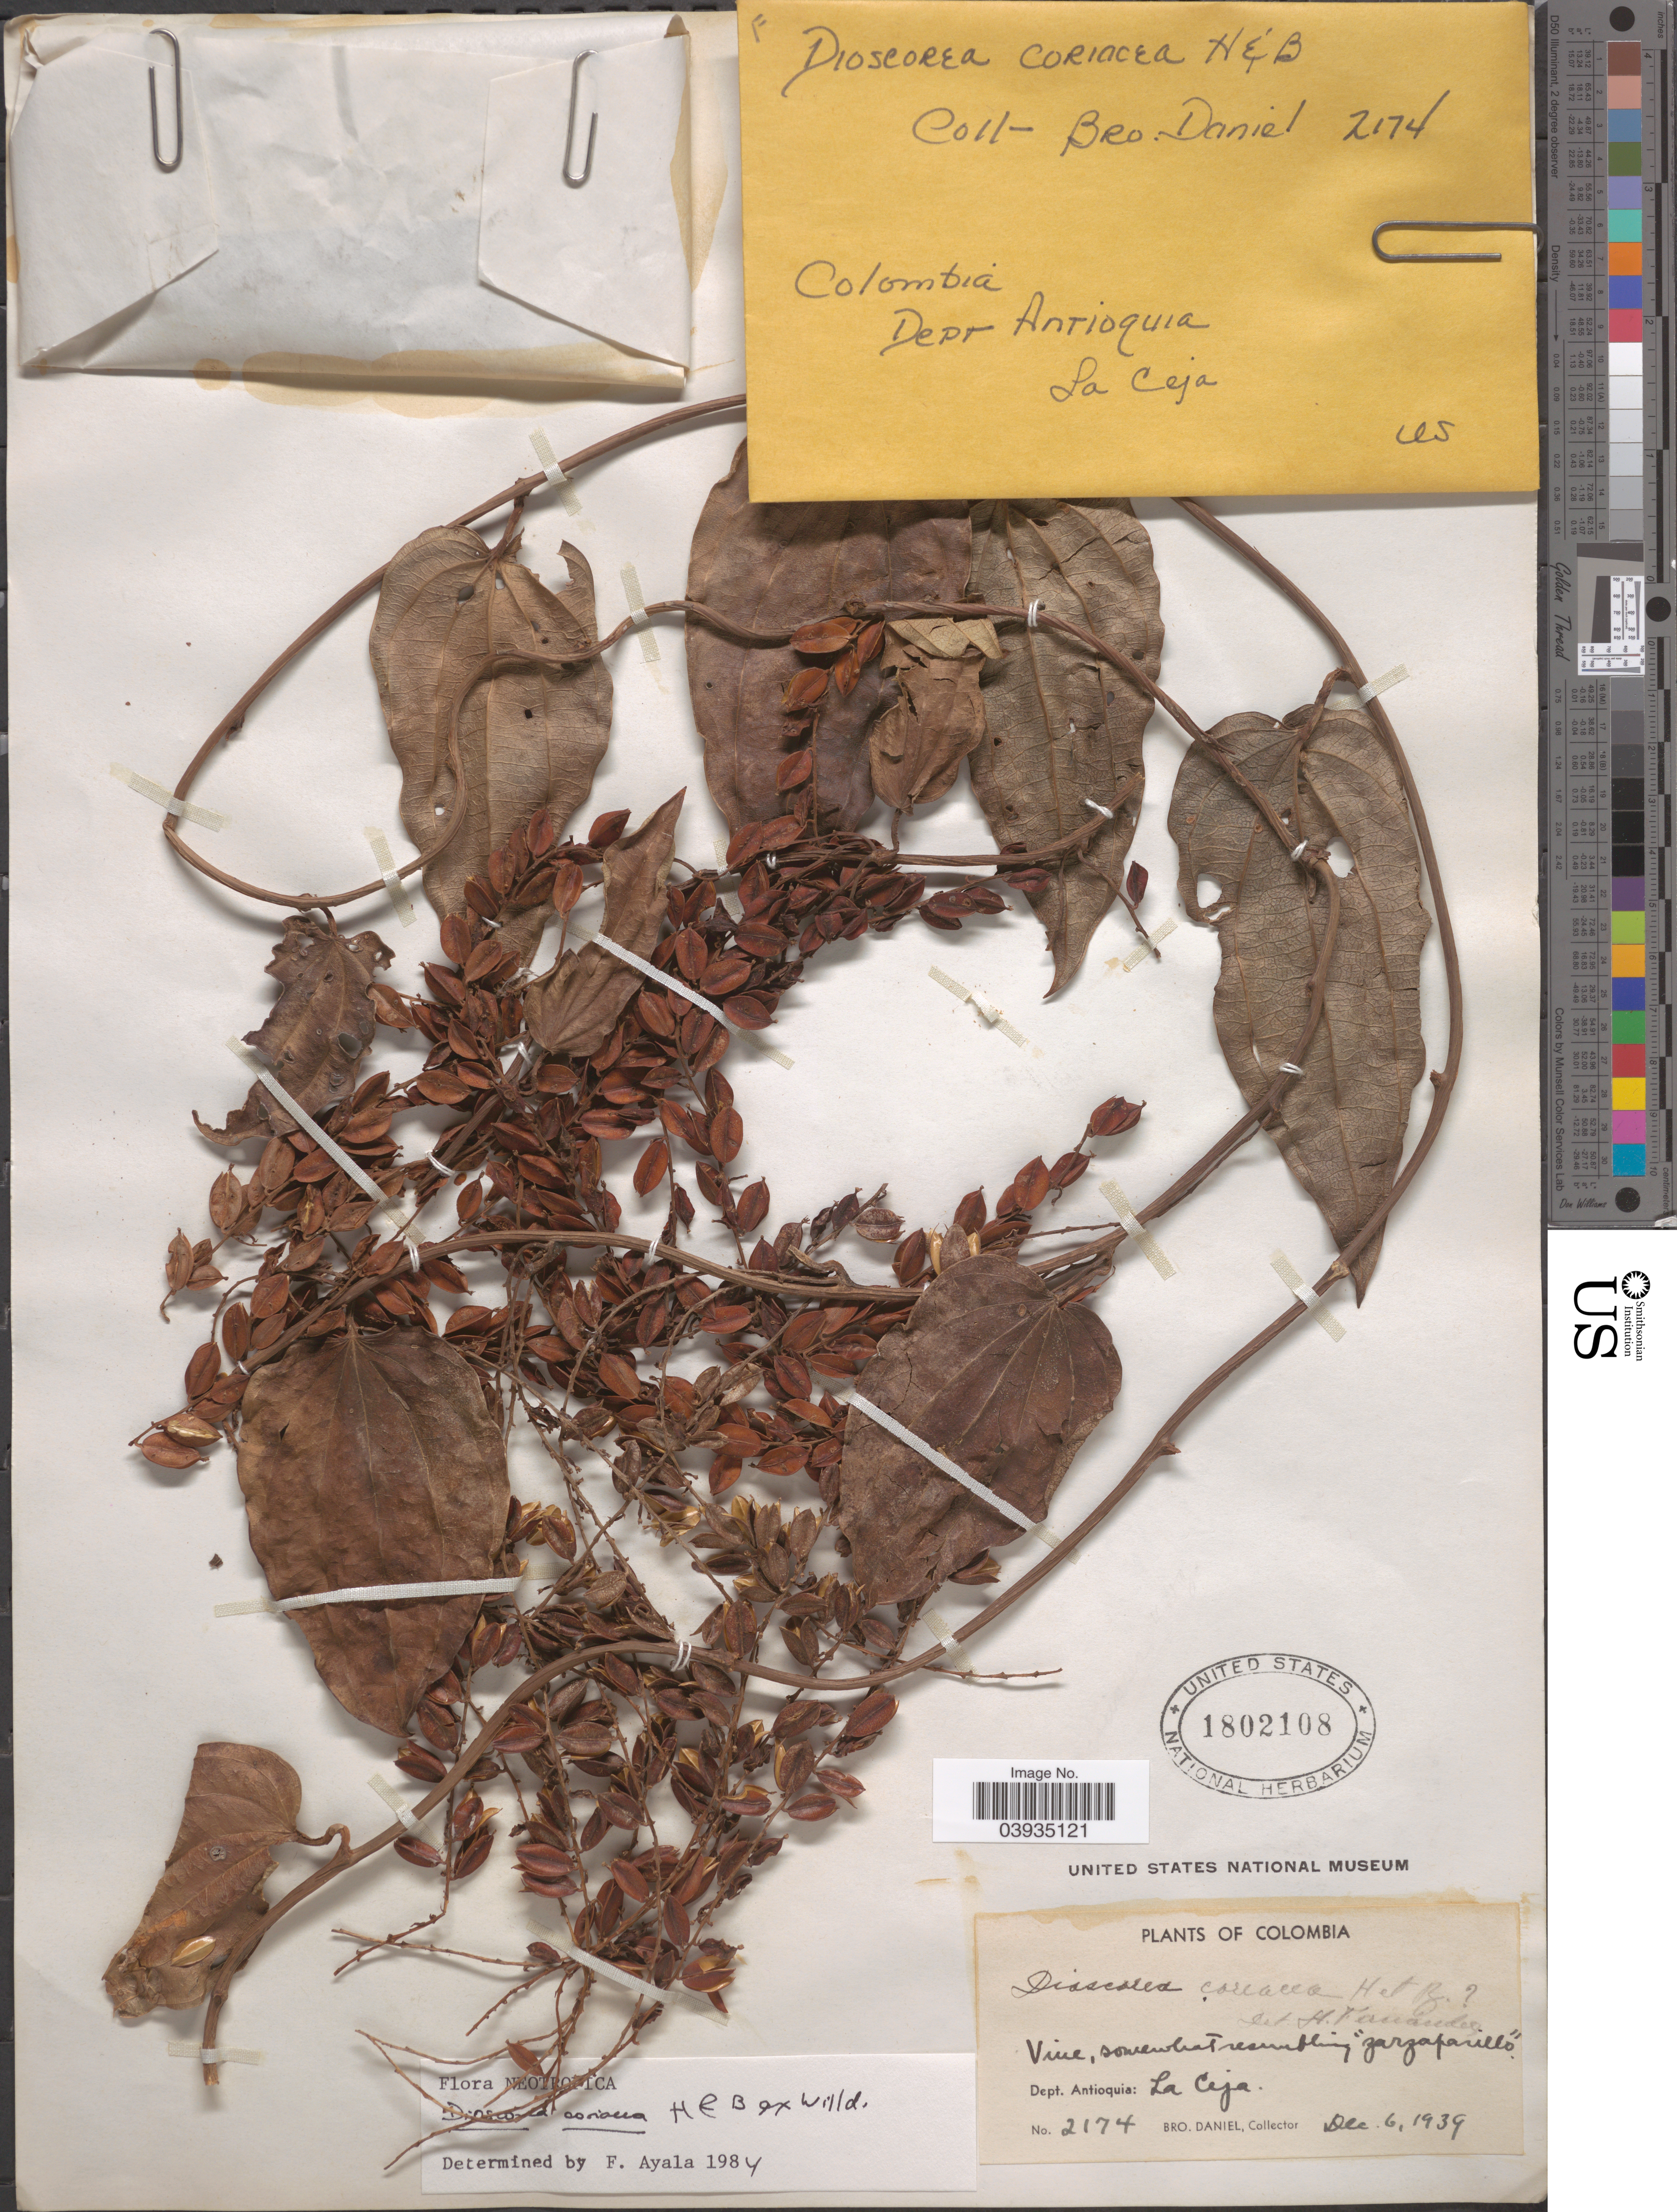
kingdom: Plantae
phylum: Tracheophyta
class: Liliopsida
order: Dioscoreales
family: Dioscoreaceae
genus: Dioscorea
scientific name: Dioscorea coriacea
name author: Humb. & Bonpl. ex Willd.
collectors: Bro. Daniel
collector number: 2174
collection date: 1939-12-06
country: Colombia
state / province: Antioquia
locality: Dept. Antioquia: La Ceja.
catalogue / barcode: US 1802108